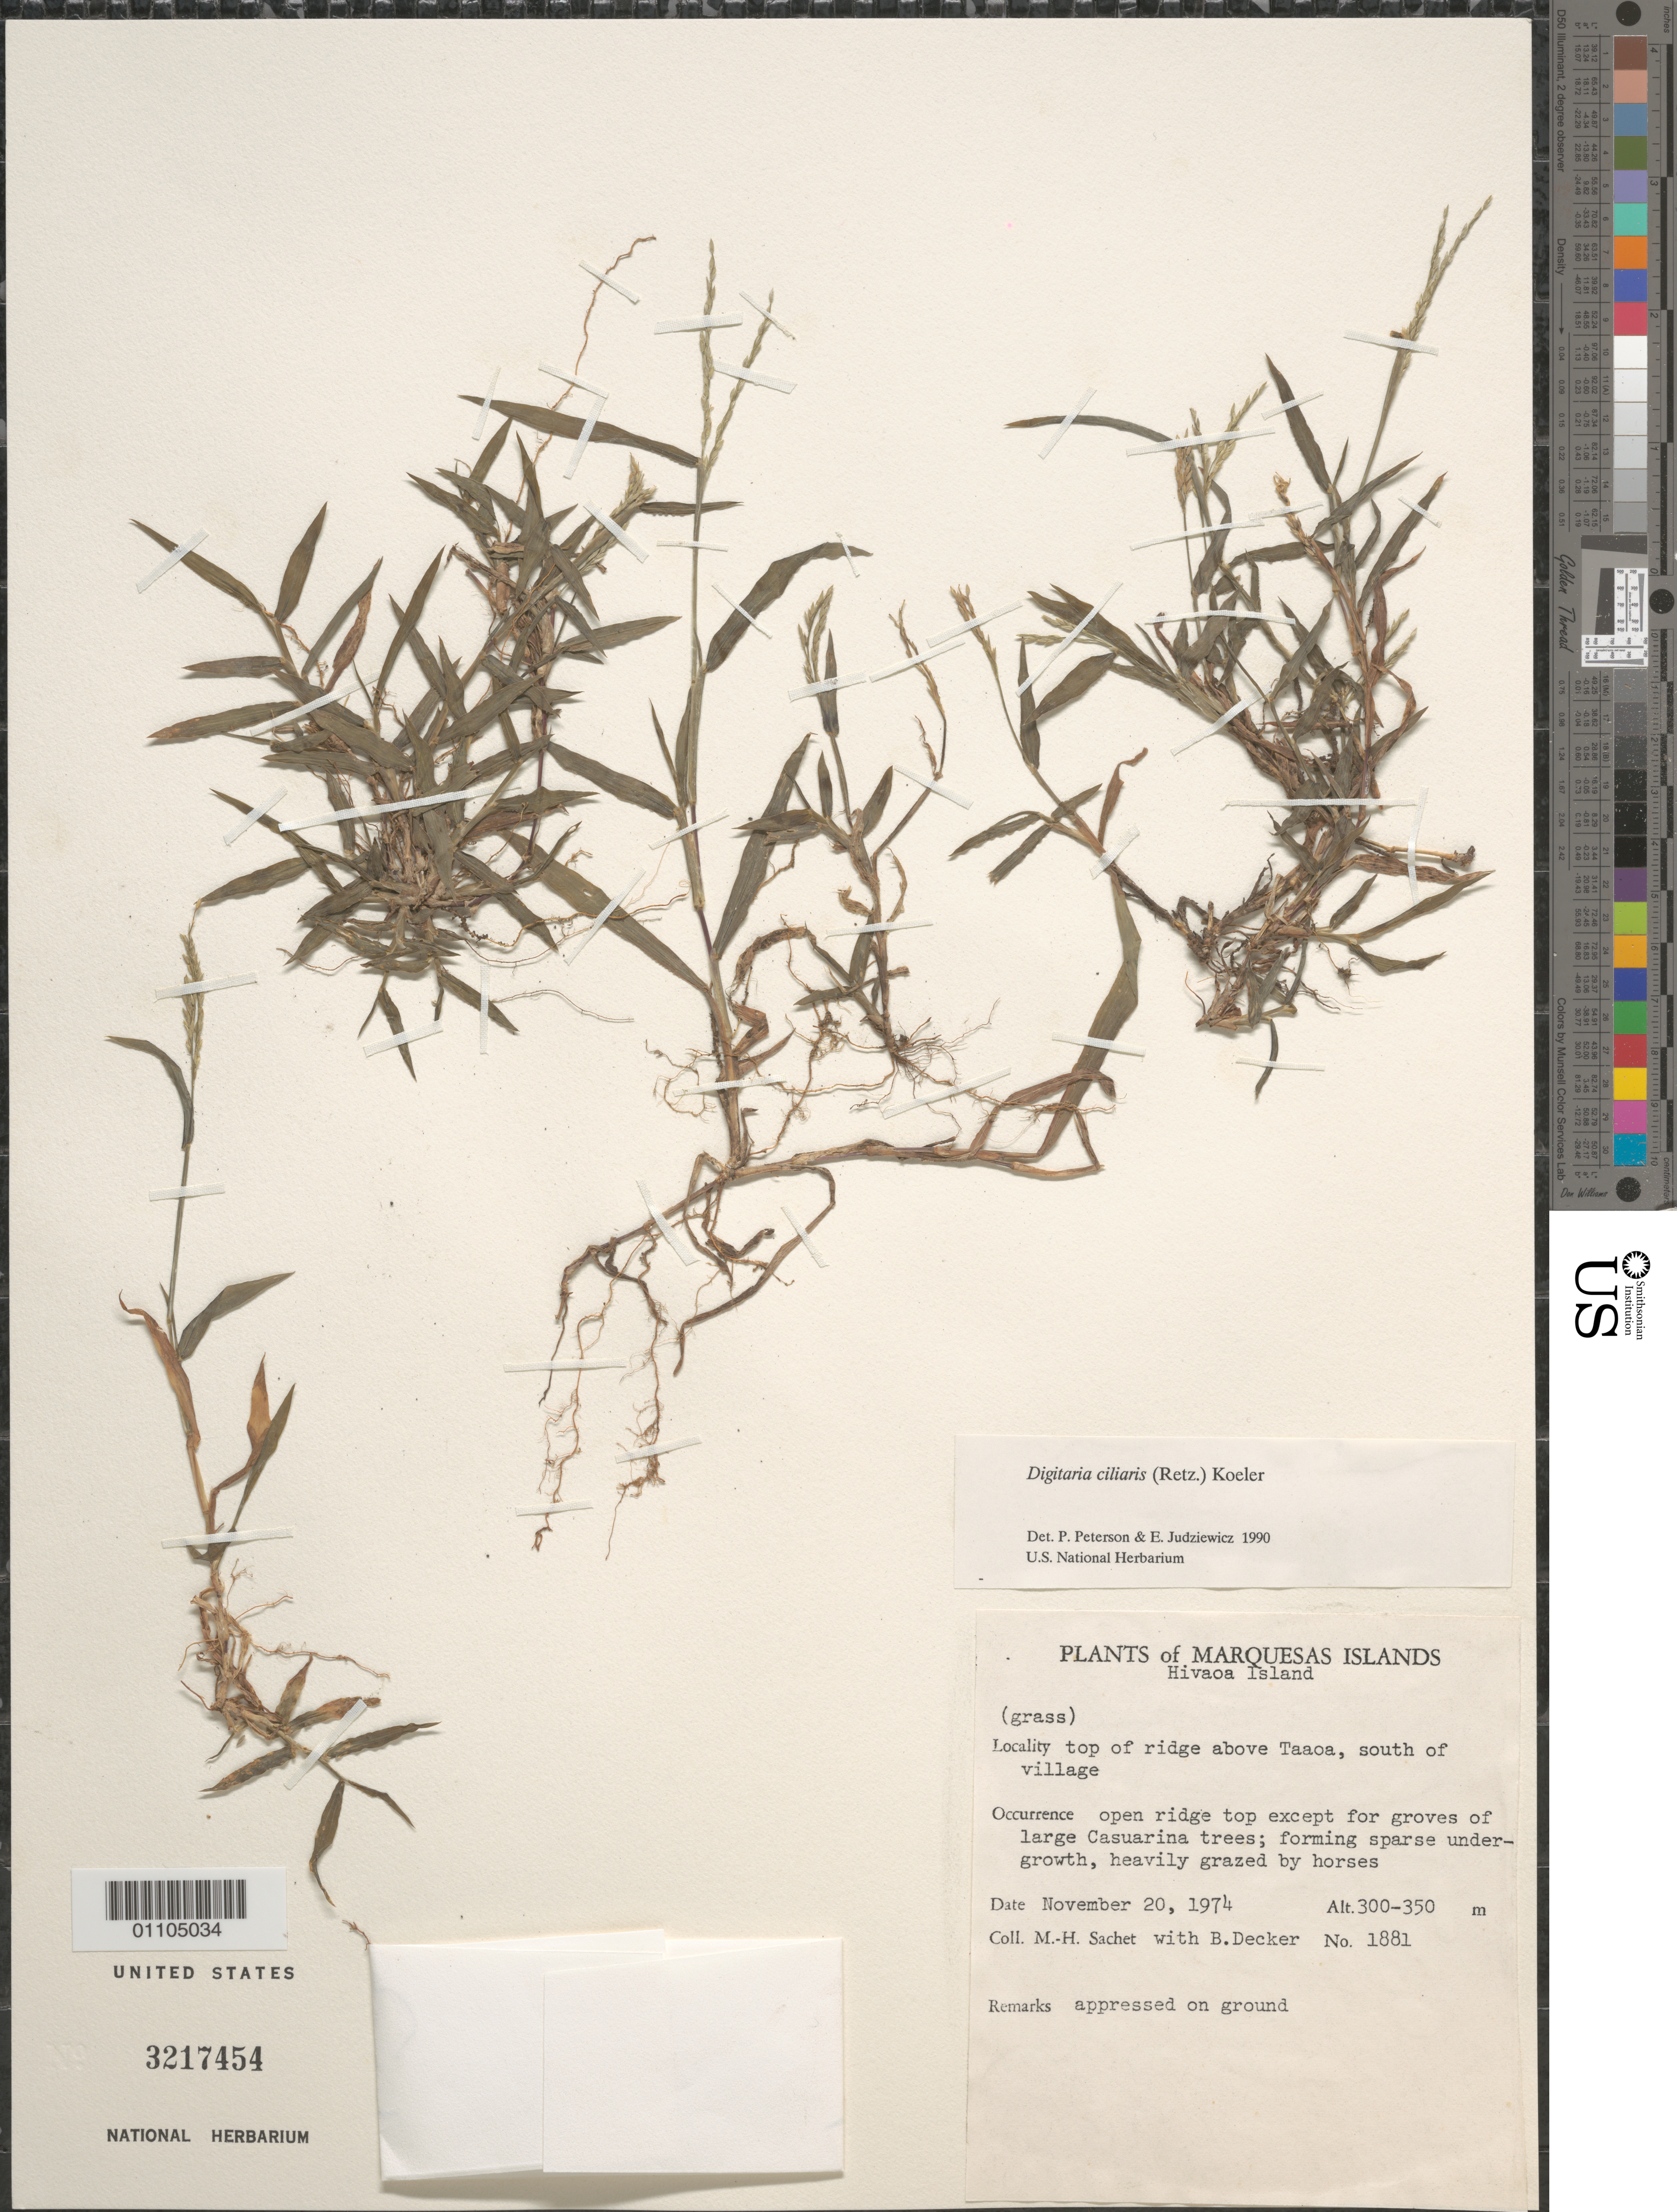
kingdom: Plantae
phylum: Tracheophyta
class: Liliopsida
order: Poales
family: Poaceae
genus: Digitaria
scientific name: Digitaria ciliaris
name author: (Retz.) Koeler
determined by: Peterson, P. M.; Judziewicz, E. J.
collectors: M.-H. Sachet & B. G. Decker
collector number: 1881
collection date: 1974-11-20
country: French Polynesia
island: Hiva Oa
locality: top of ridge above Taaoa, S of village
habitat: open ridge top except for groves of large Casuarina trees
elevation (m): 300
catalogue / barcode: US 3217454